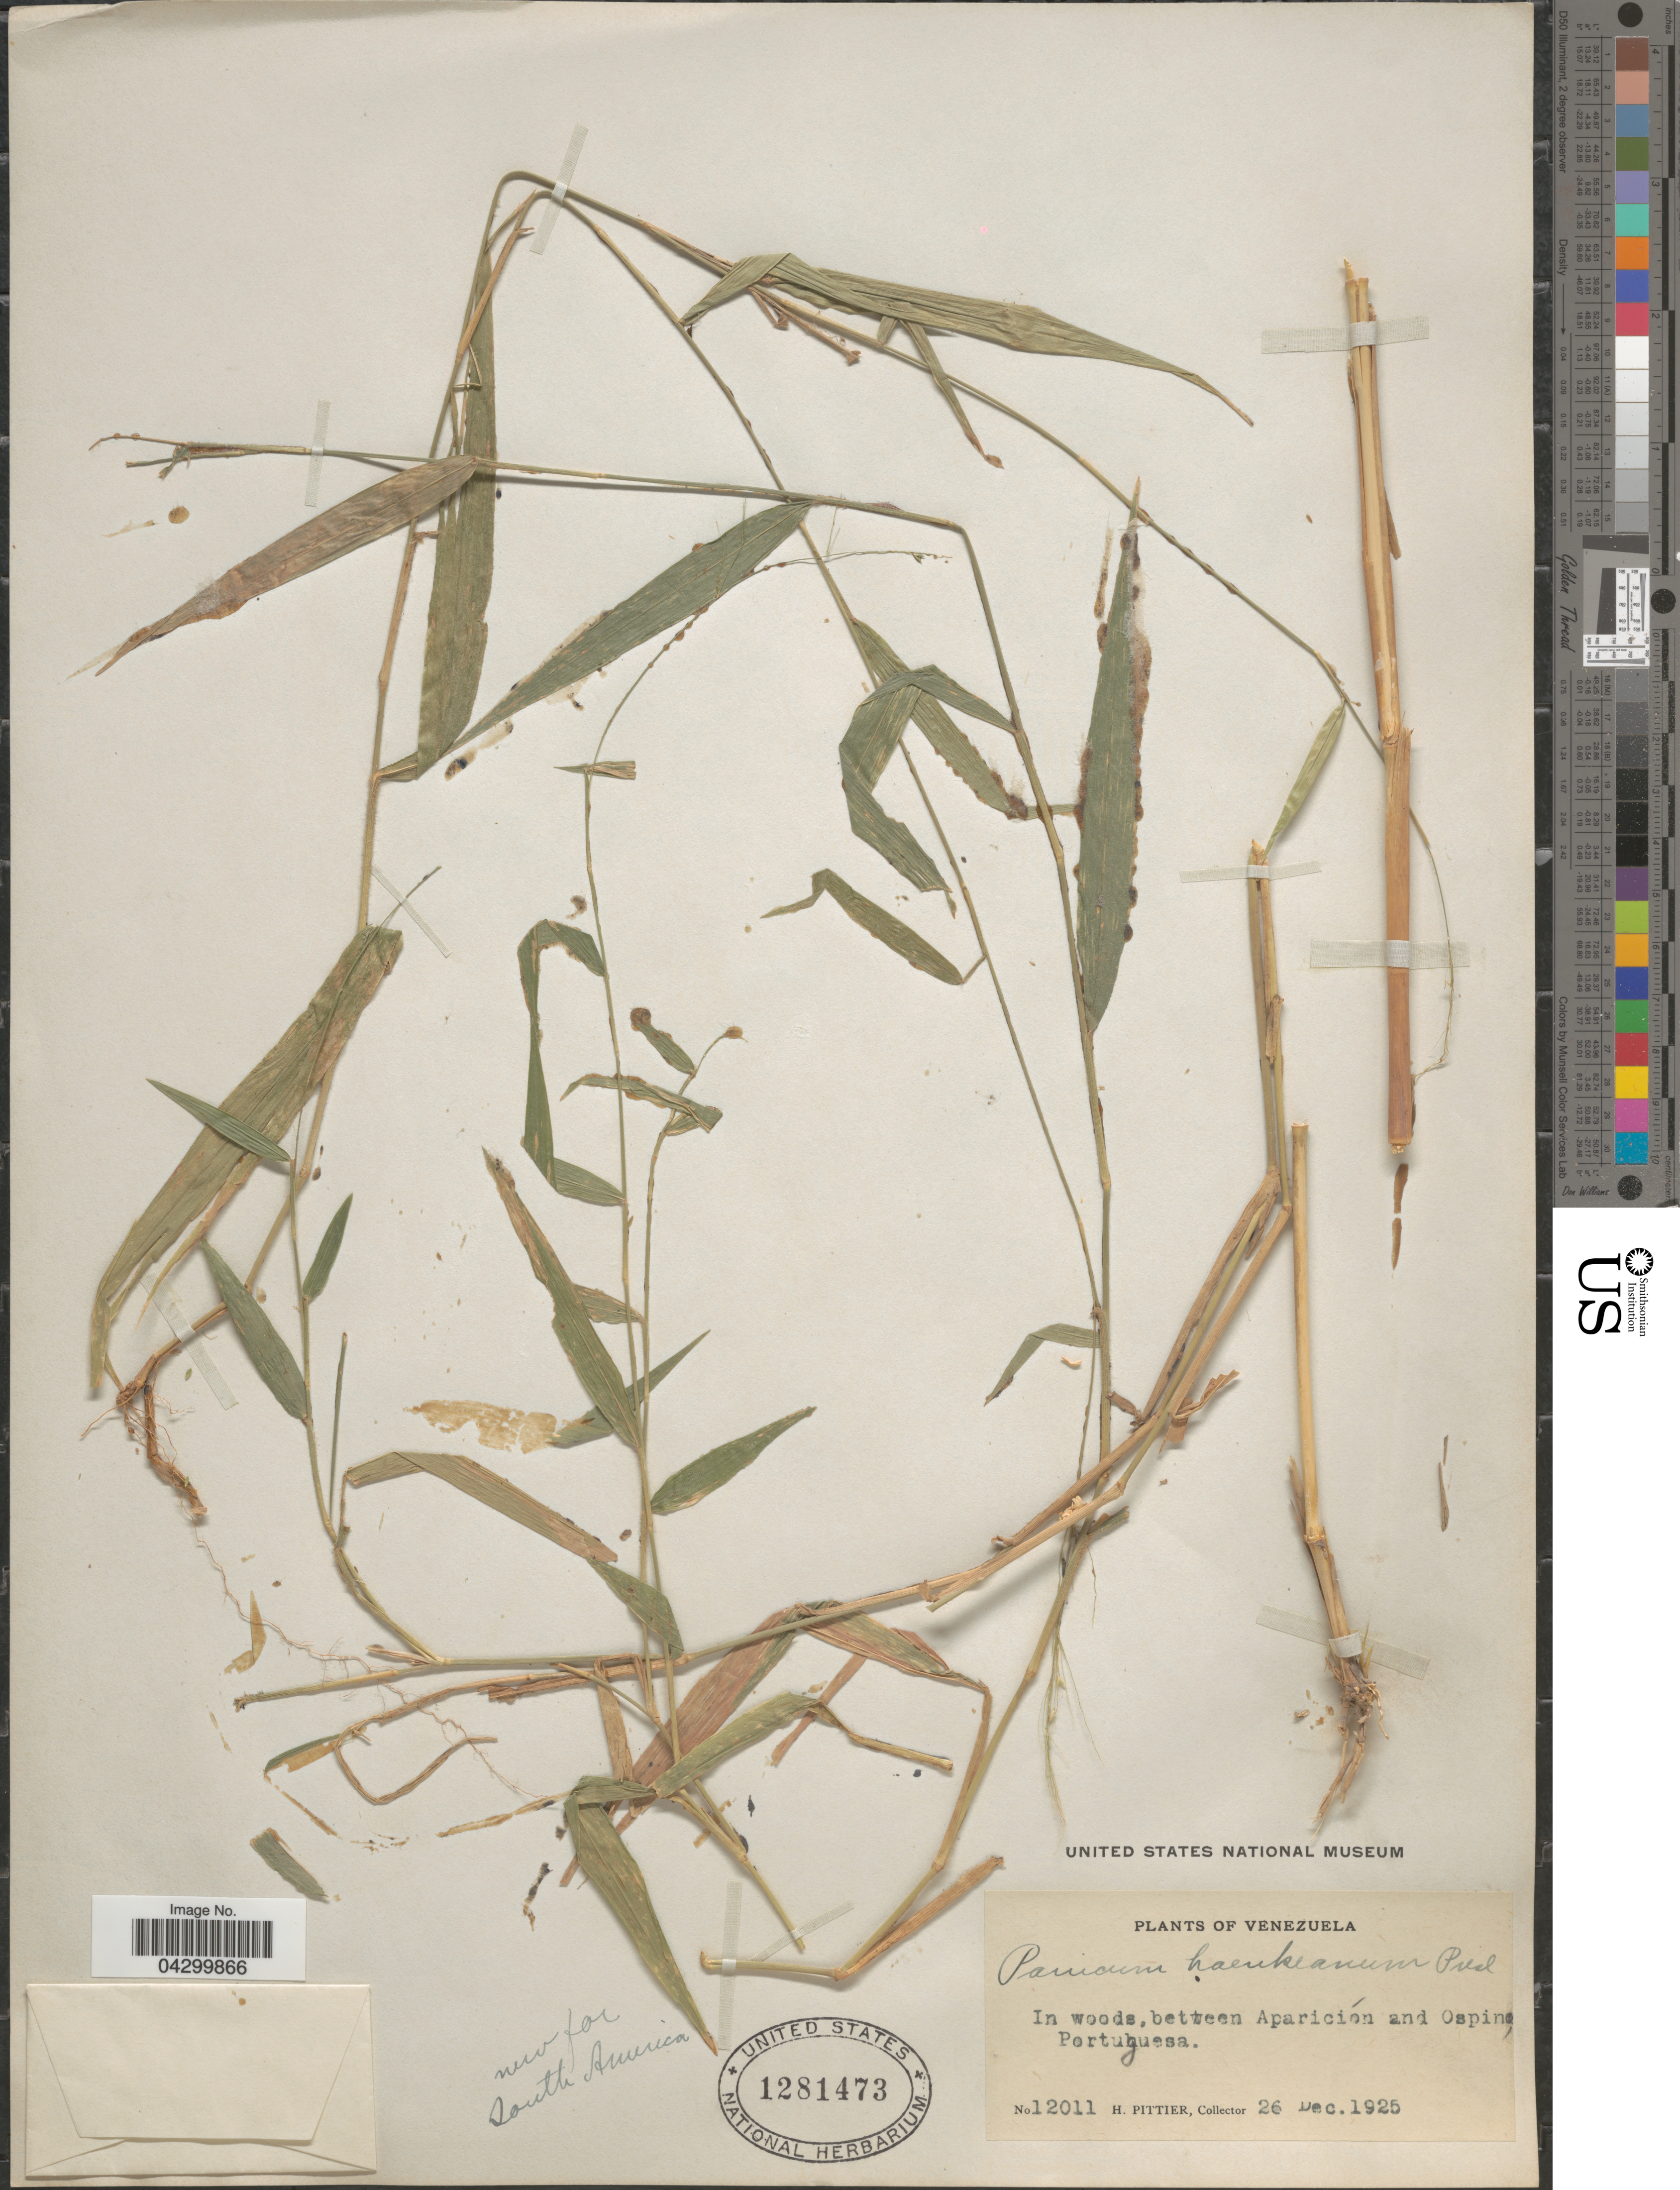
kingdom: Plantae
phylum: Tracheophyta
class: Liliopsida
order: Poales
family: Poaceae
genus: Panicum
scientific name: Panicum haenkeanum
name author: J. Presl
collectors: H. F. Pittier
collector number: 12011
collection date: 1925-12-26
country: Venezuela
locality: In woods, between Aparición and Ospino, Portuguesa.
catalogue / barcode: US 1281473